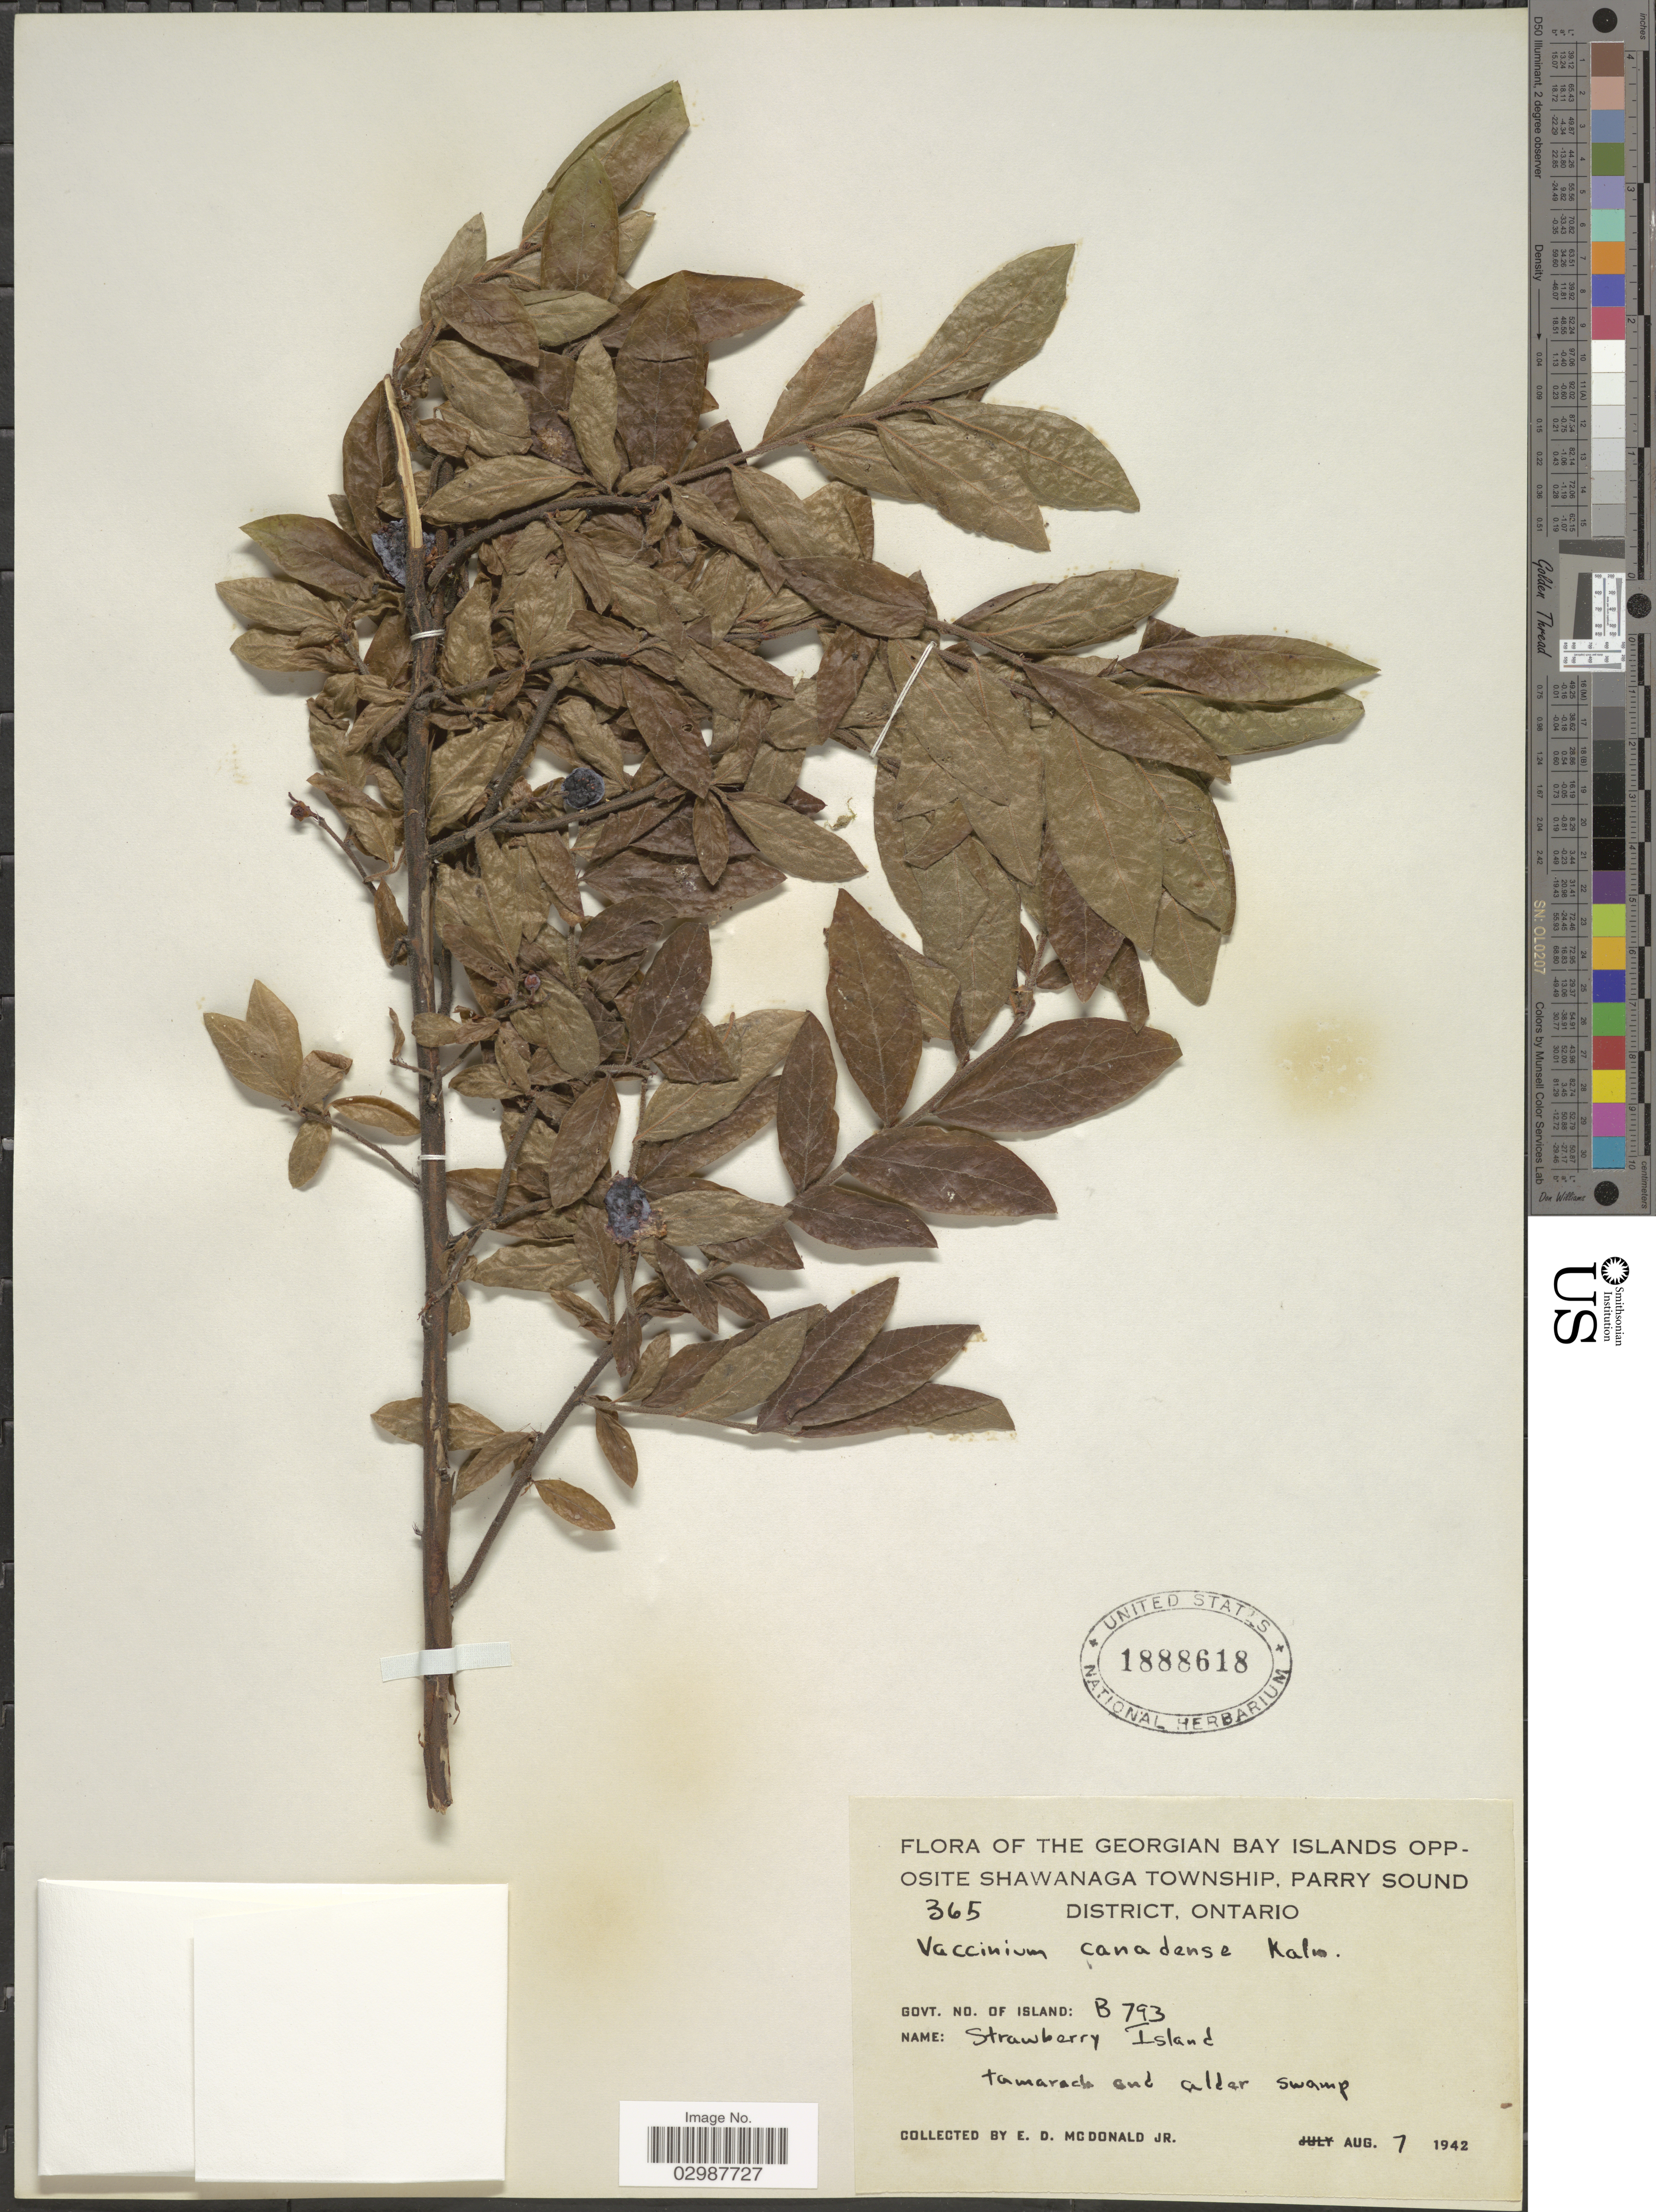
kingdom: Plantae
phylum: Tracheophyta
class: Magnoliopsida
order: Ericales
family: Ericaceae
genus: Vaccinium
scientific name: Vaccinium canadense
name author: Kalm ex Richardson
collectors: E. D. McDonald Jr.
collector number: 365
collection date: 1942-08-07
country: Canada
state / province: Ontario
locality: Georgian Bay Islands opposite Shawanaga Township, Parry Sound District. Strawberry Island.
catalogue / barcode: US 1888618